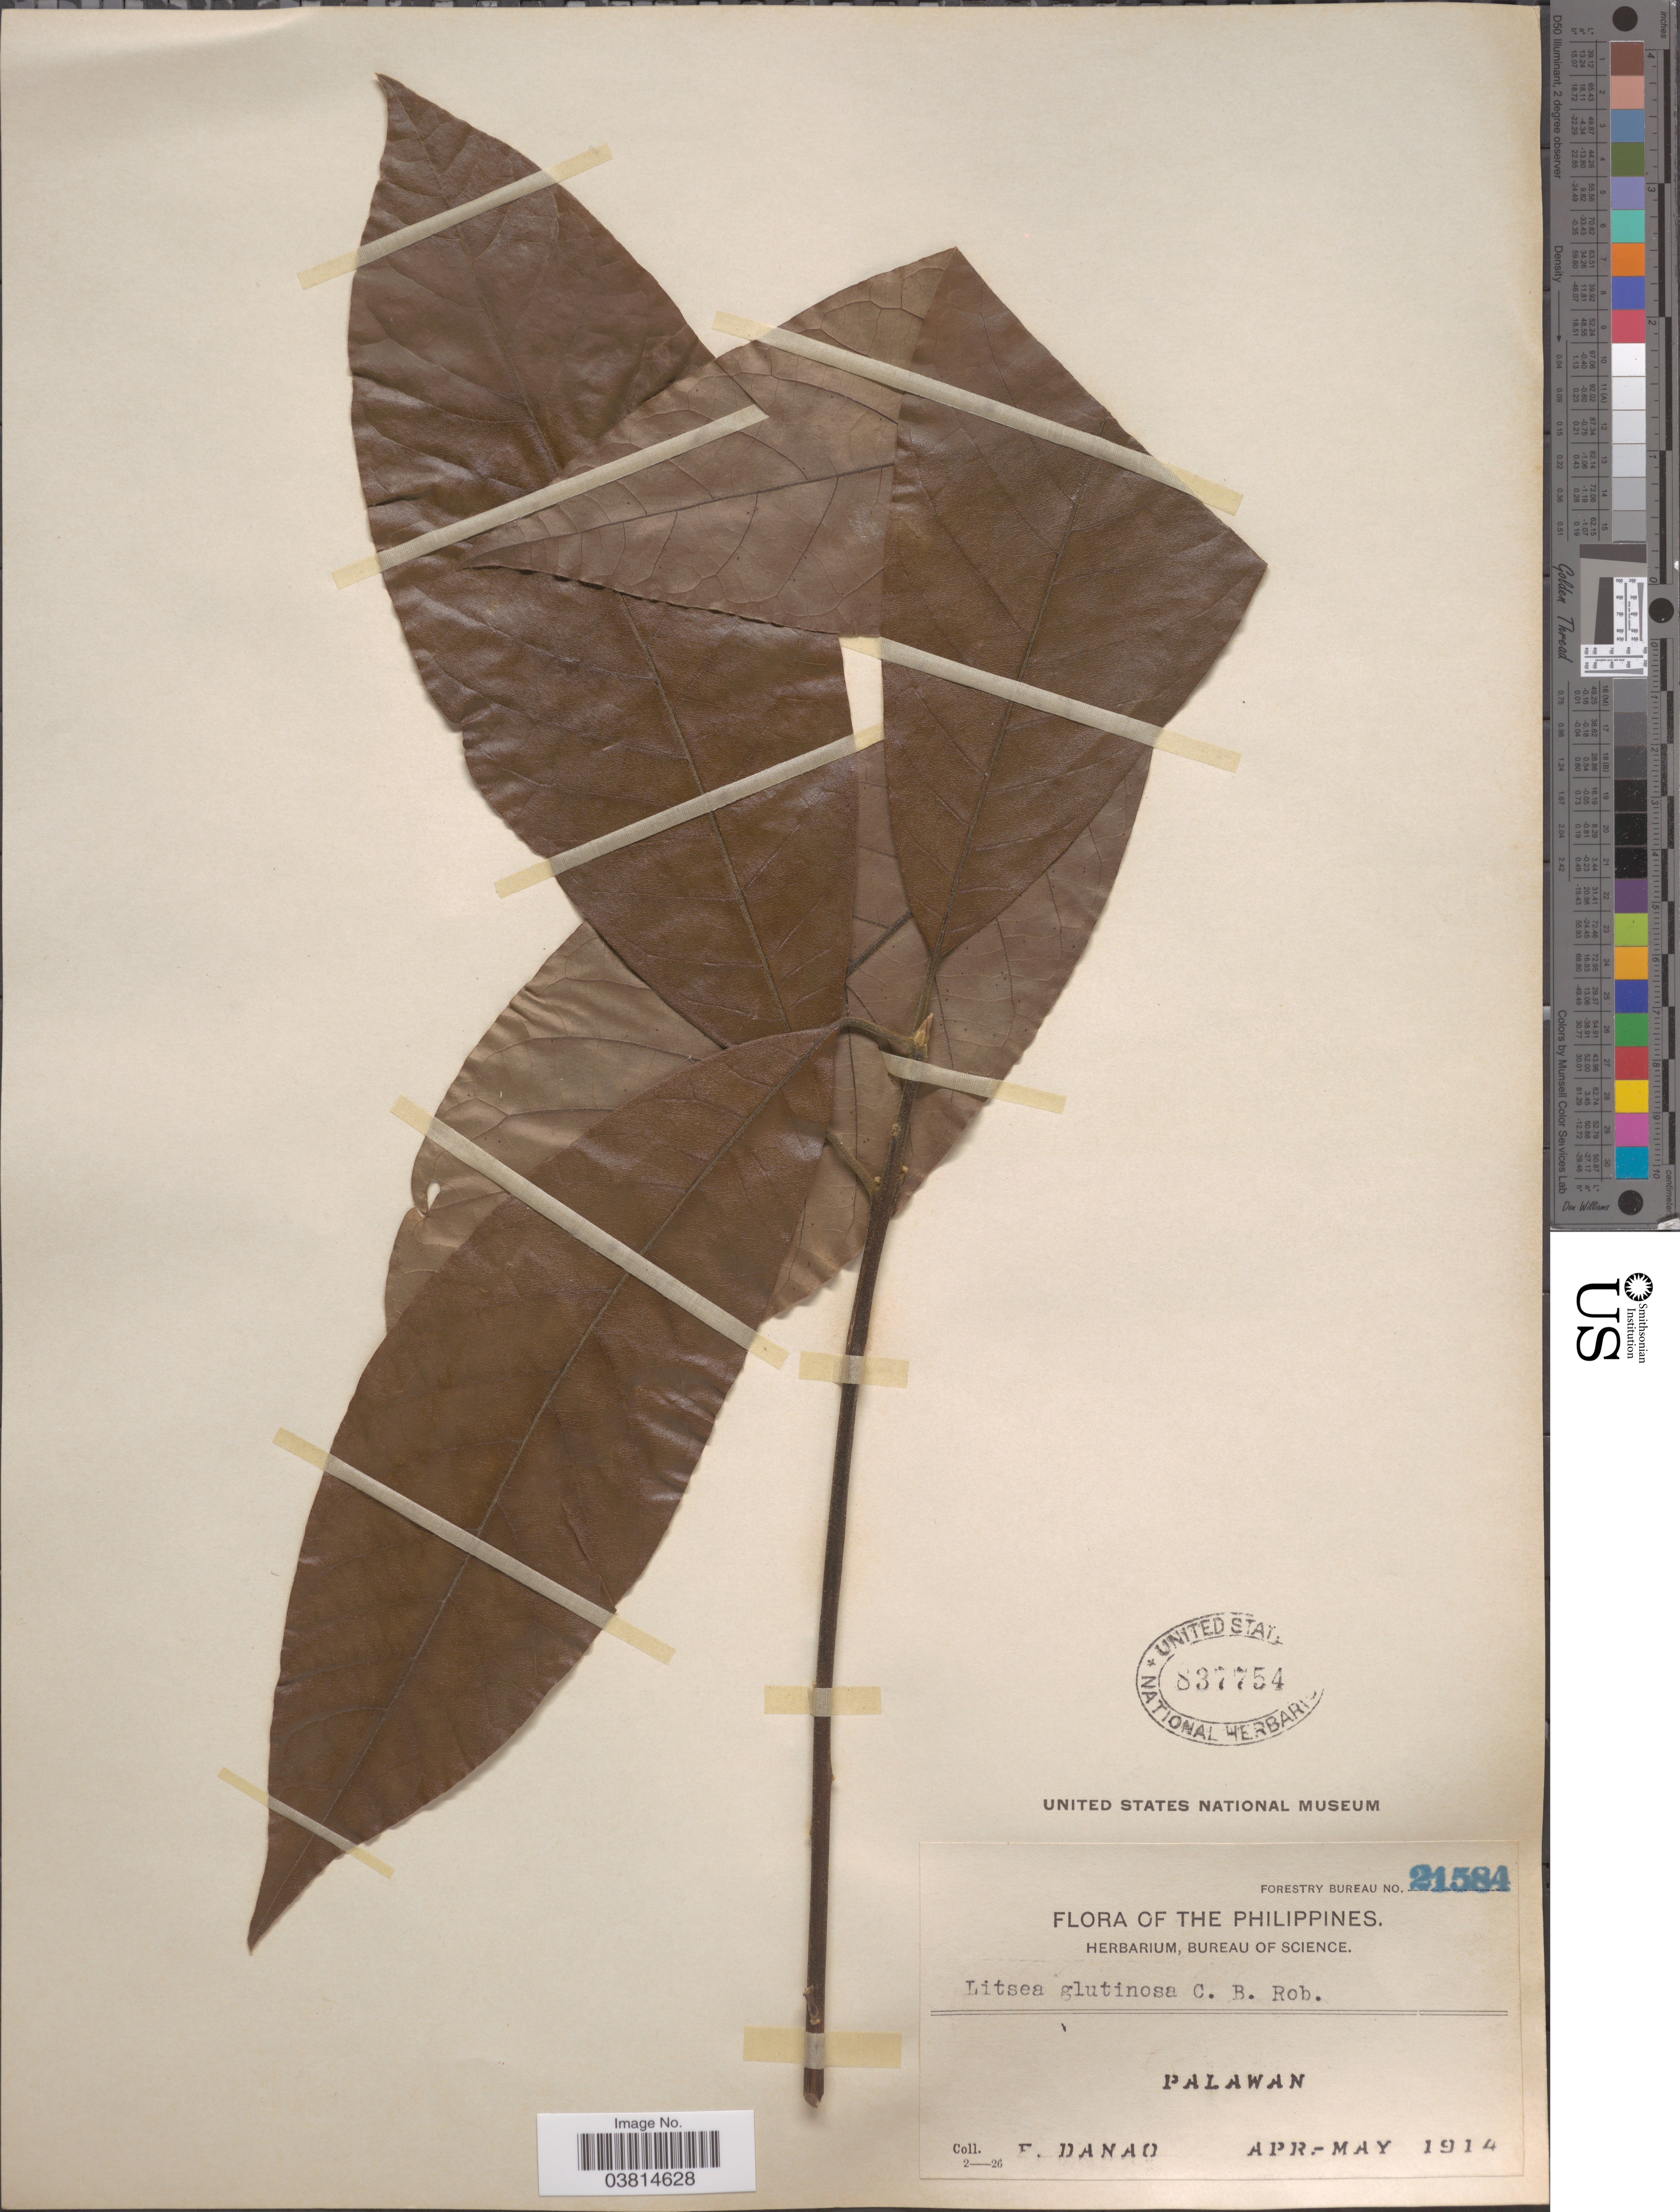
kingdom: Plantae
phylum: Tracheophyta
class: Magnoliopsida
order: Laurales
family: Lauraceae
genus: Litsea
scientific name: Litsea glutinosa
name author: (Lour.) C.B. Rob.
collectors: F. Danao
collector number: Forestry Bureau 21584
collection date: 1914-04/1914-05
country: Philippines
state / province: Mimaropa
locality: Palawan.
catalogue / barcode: US 837754